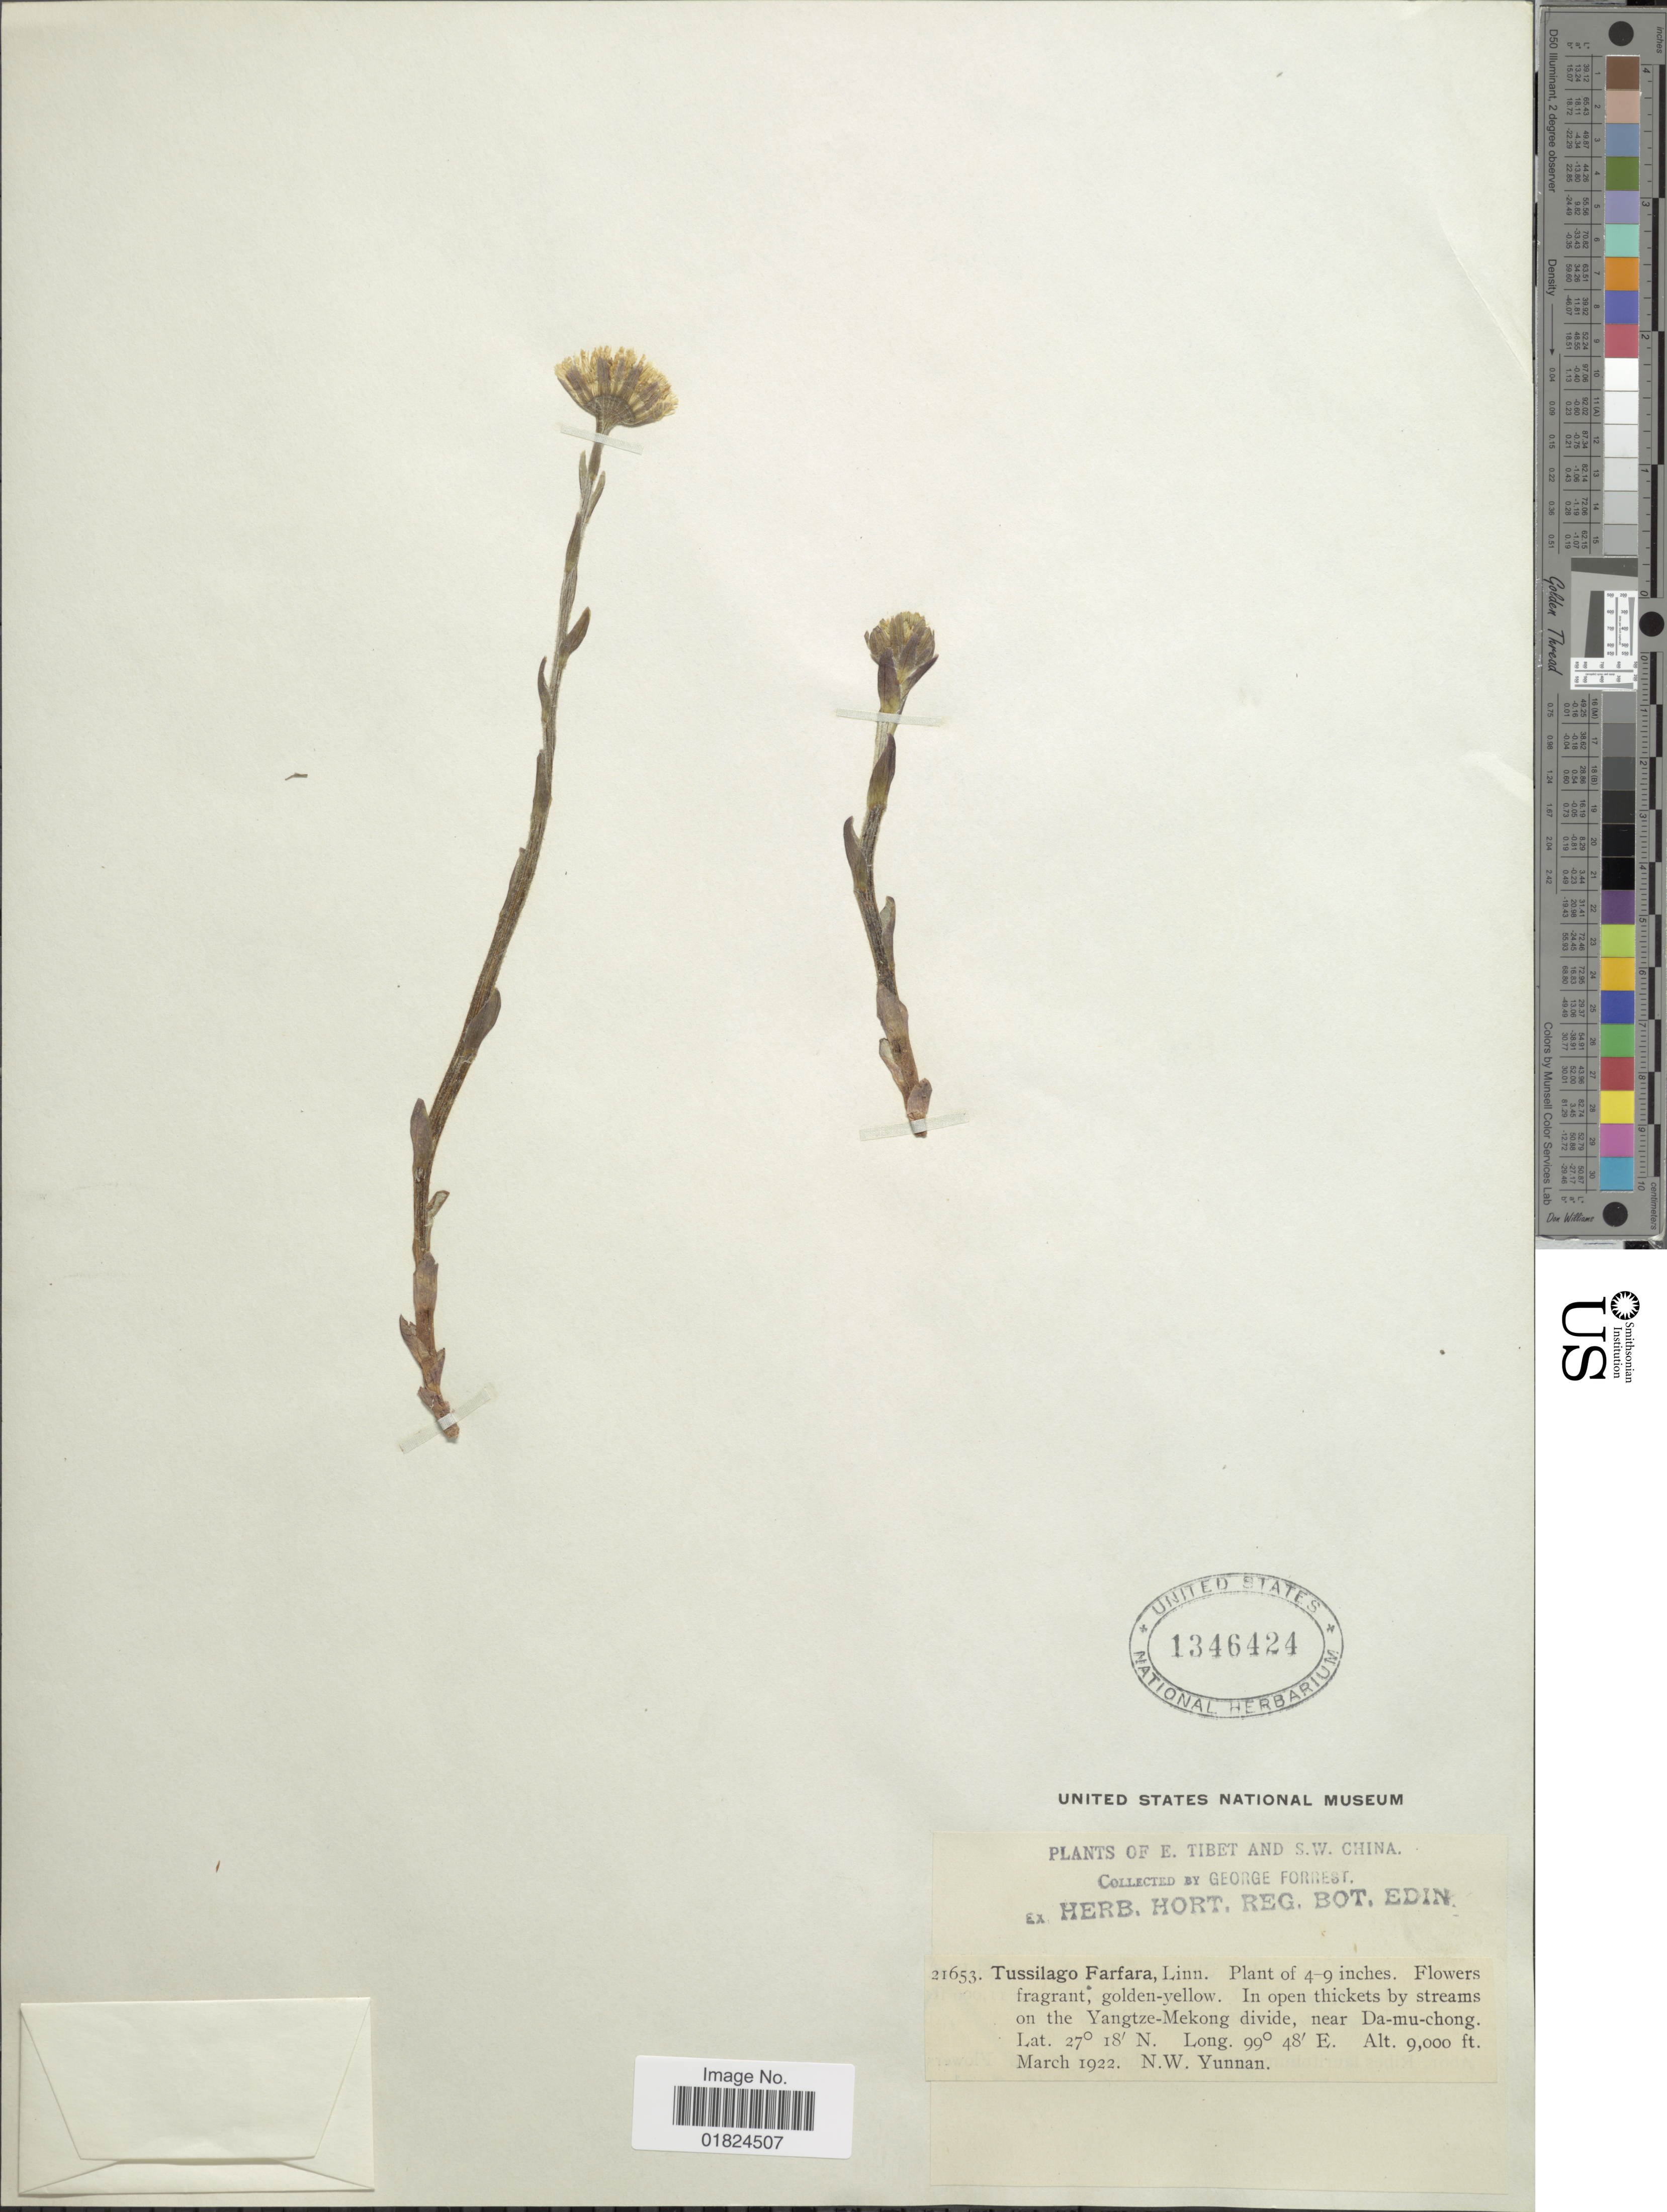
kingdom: Plantae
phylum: Tracheophyta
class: Magnoliopsida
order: Asterales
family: Asteraceae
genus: Tussilago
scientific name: Tussilago farfara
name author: L.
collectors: G. Forrest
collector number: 21653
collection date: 1922-03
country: China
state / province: Yunnan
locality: E. Tibet and S.W. China, in open thickets by stream on the Yangtze-Mekong divide, near Da-mu-chong, N.W. Yunnan.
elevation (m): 2743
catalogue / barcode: US 1346424